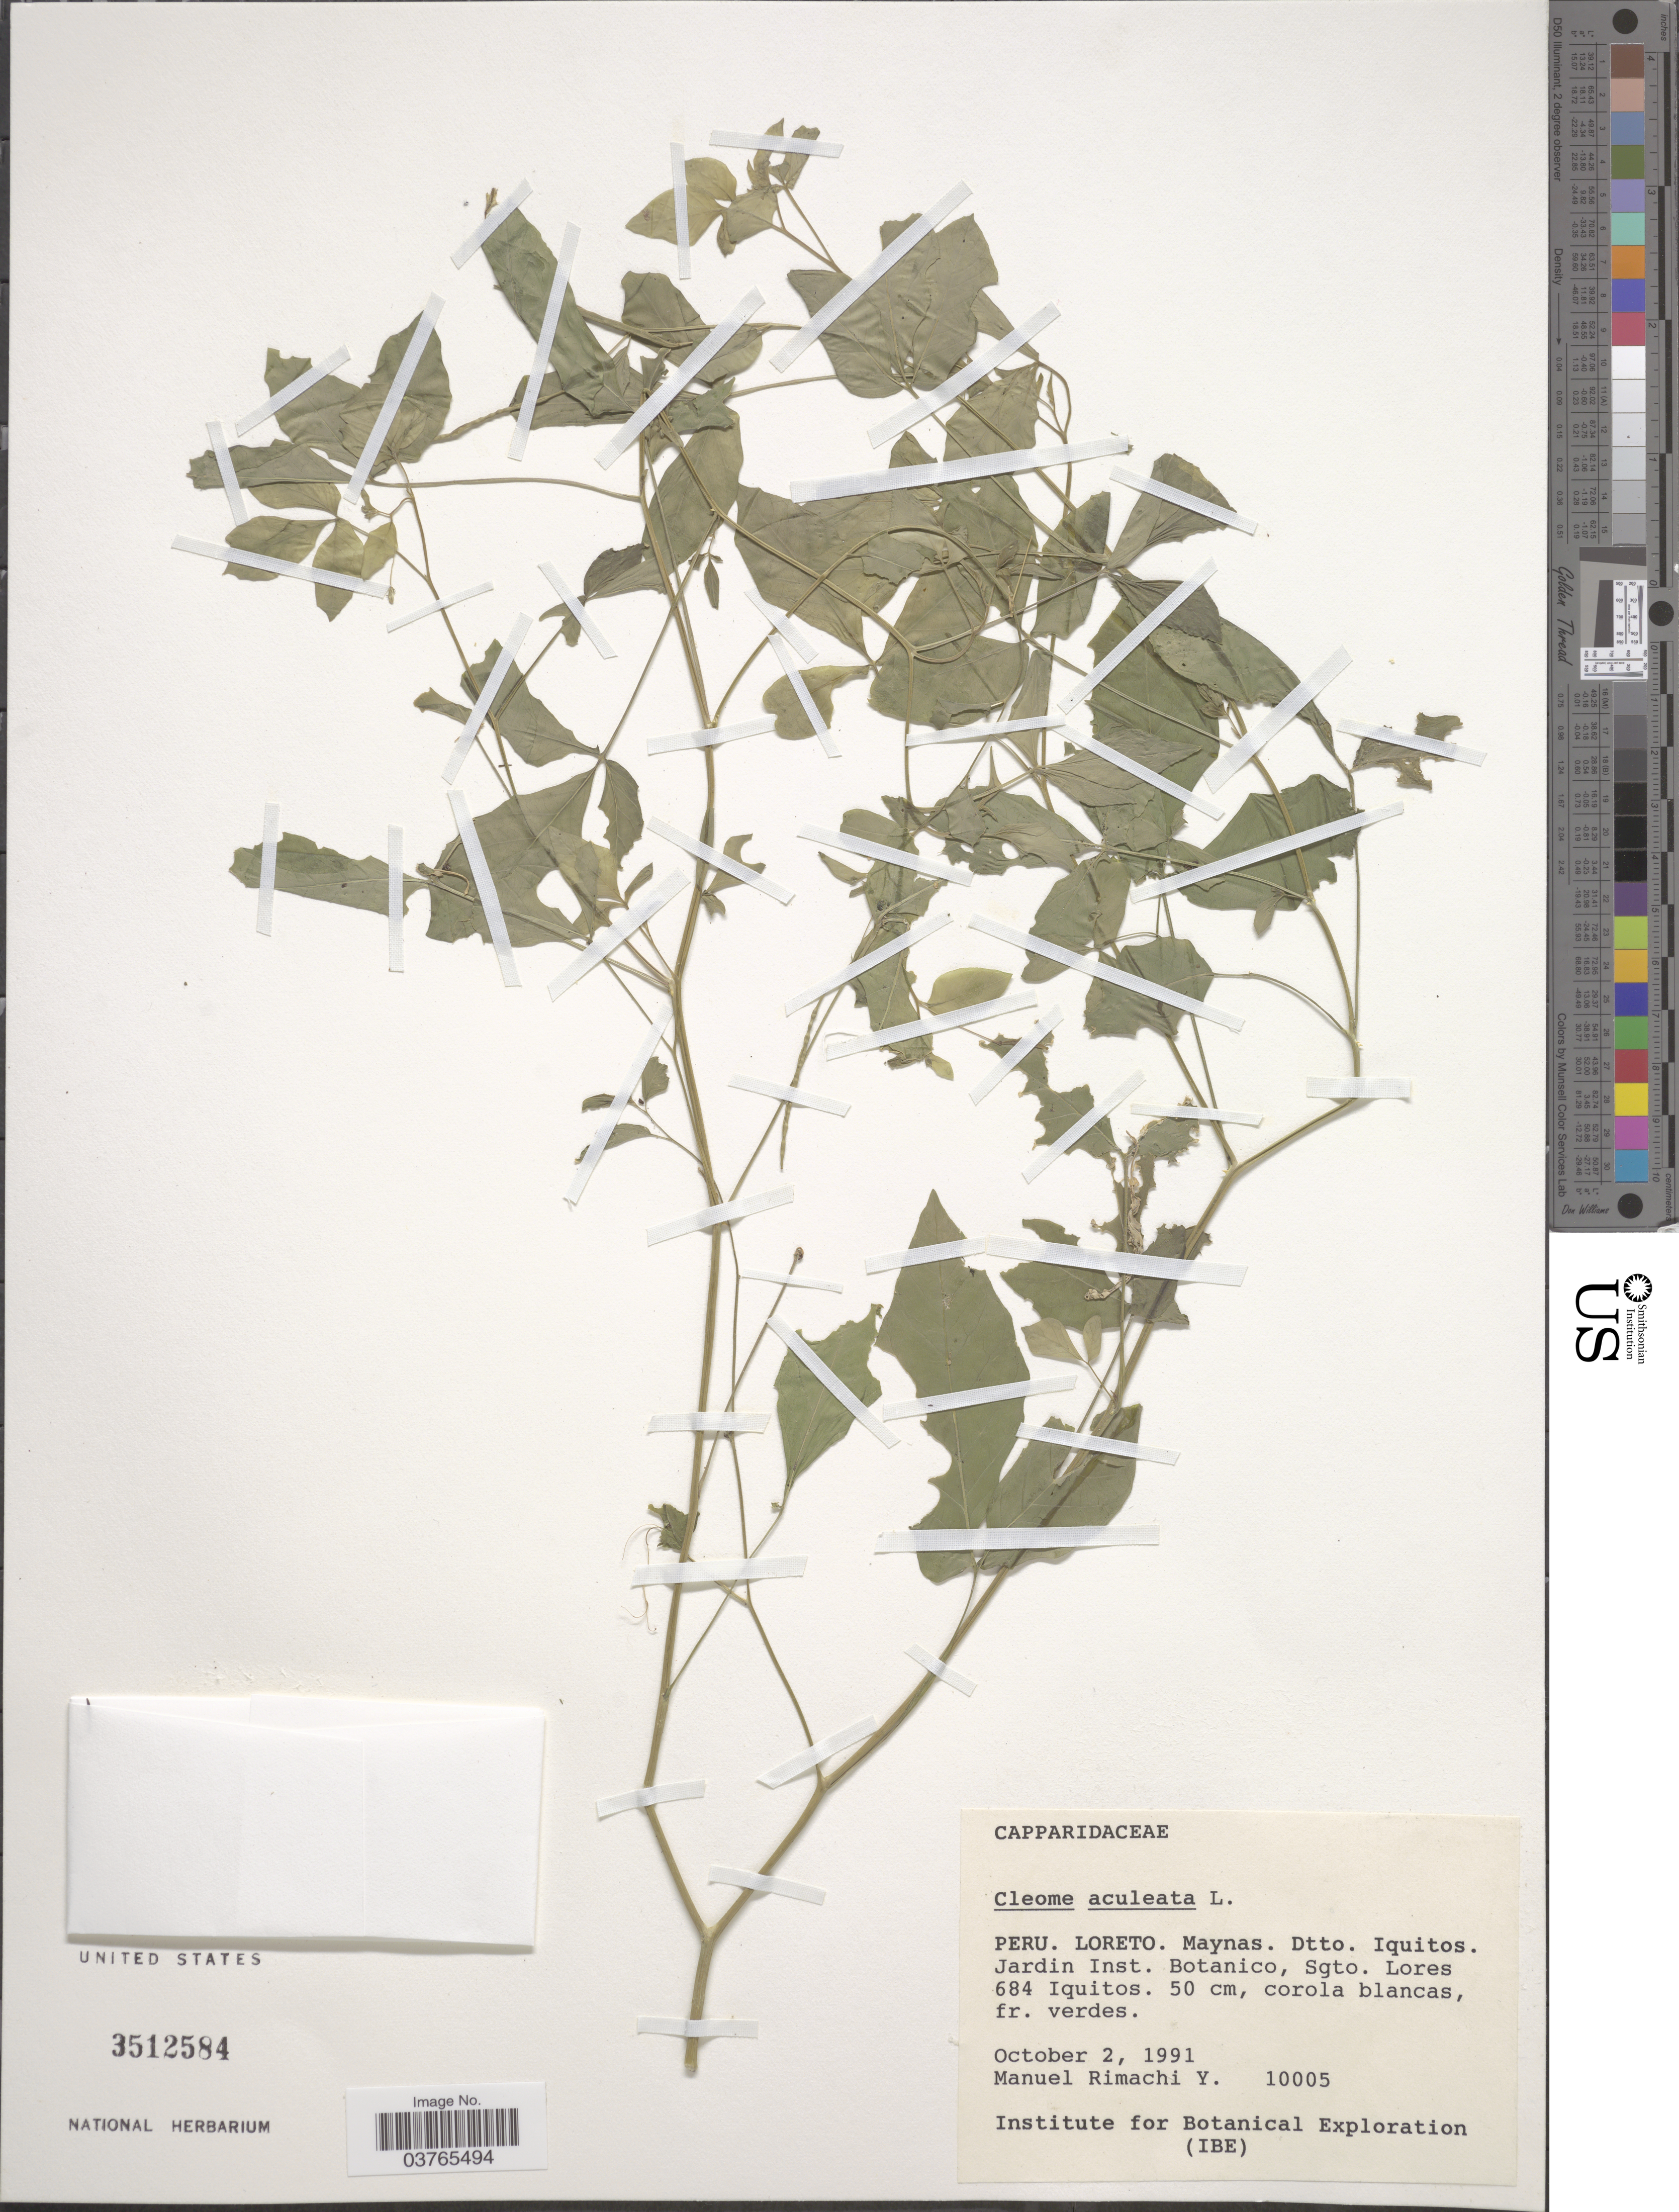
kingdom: Plantae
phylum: Tracheophyta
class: Magnoliopsida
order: Brassicales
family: Cleomaceae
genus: Tarenaya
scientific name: Tarenaya aculeata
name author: (L.) Soares Neto & Roalson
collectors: M. Rimachi Y.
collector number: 10005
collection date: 1991-10-02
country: Peru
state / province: Loreto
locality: Maynas. Dtto. Iquitos. Jardin Inst. Botanico, Sgto. Lores. 684 Iquitos.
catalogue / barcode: US 3512584